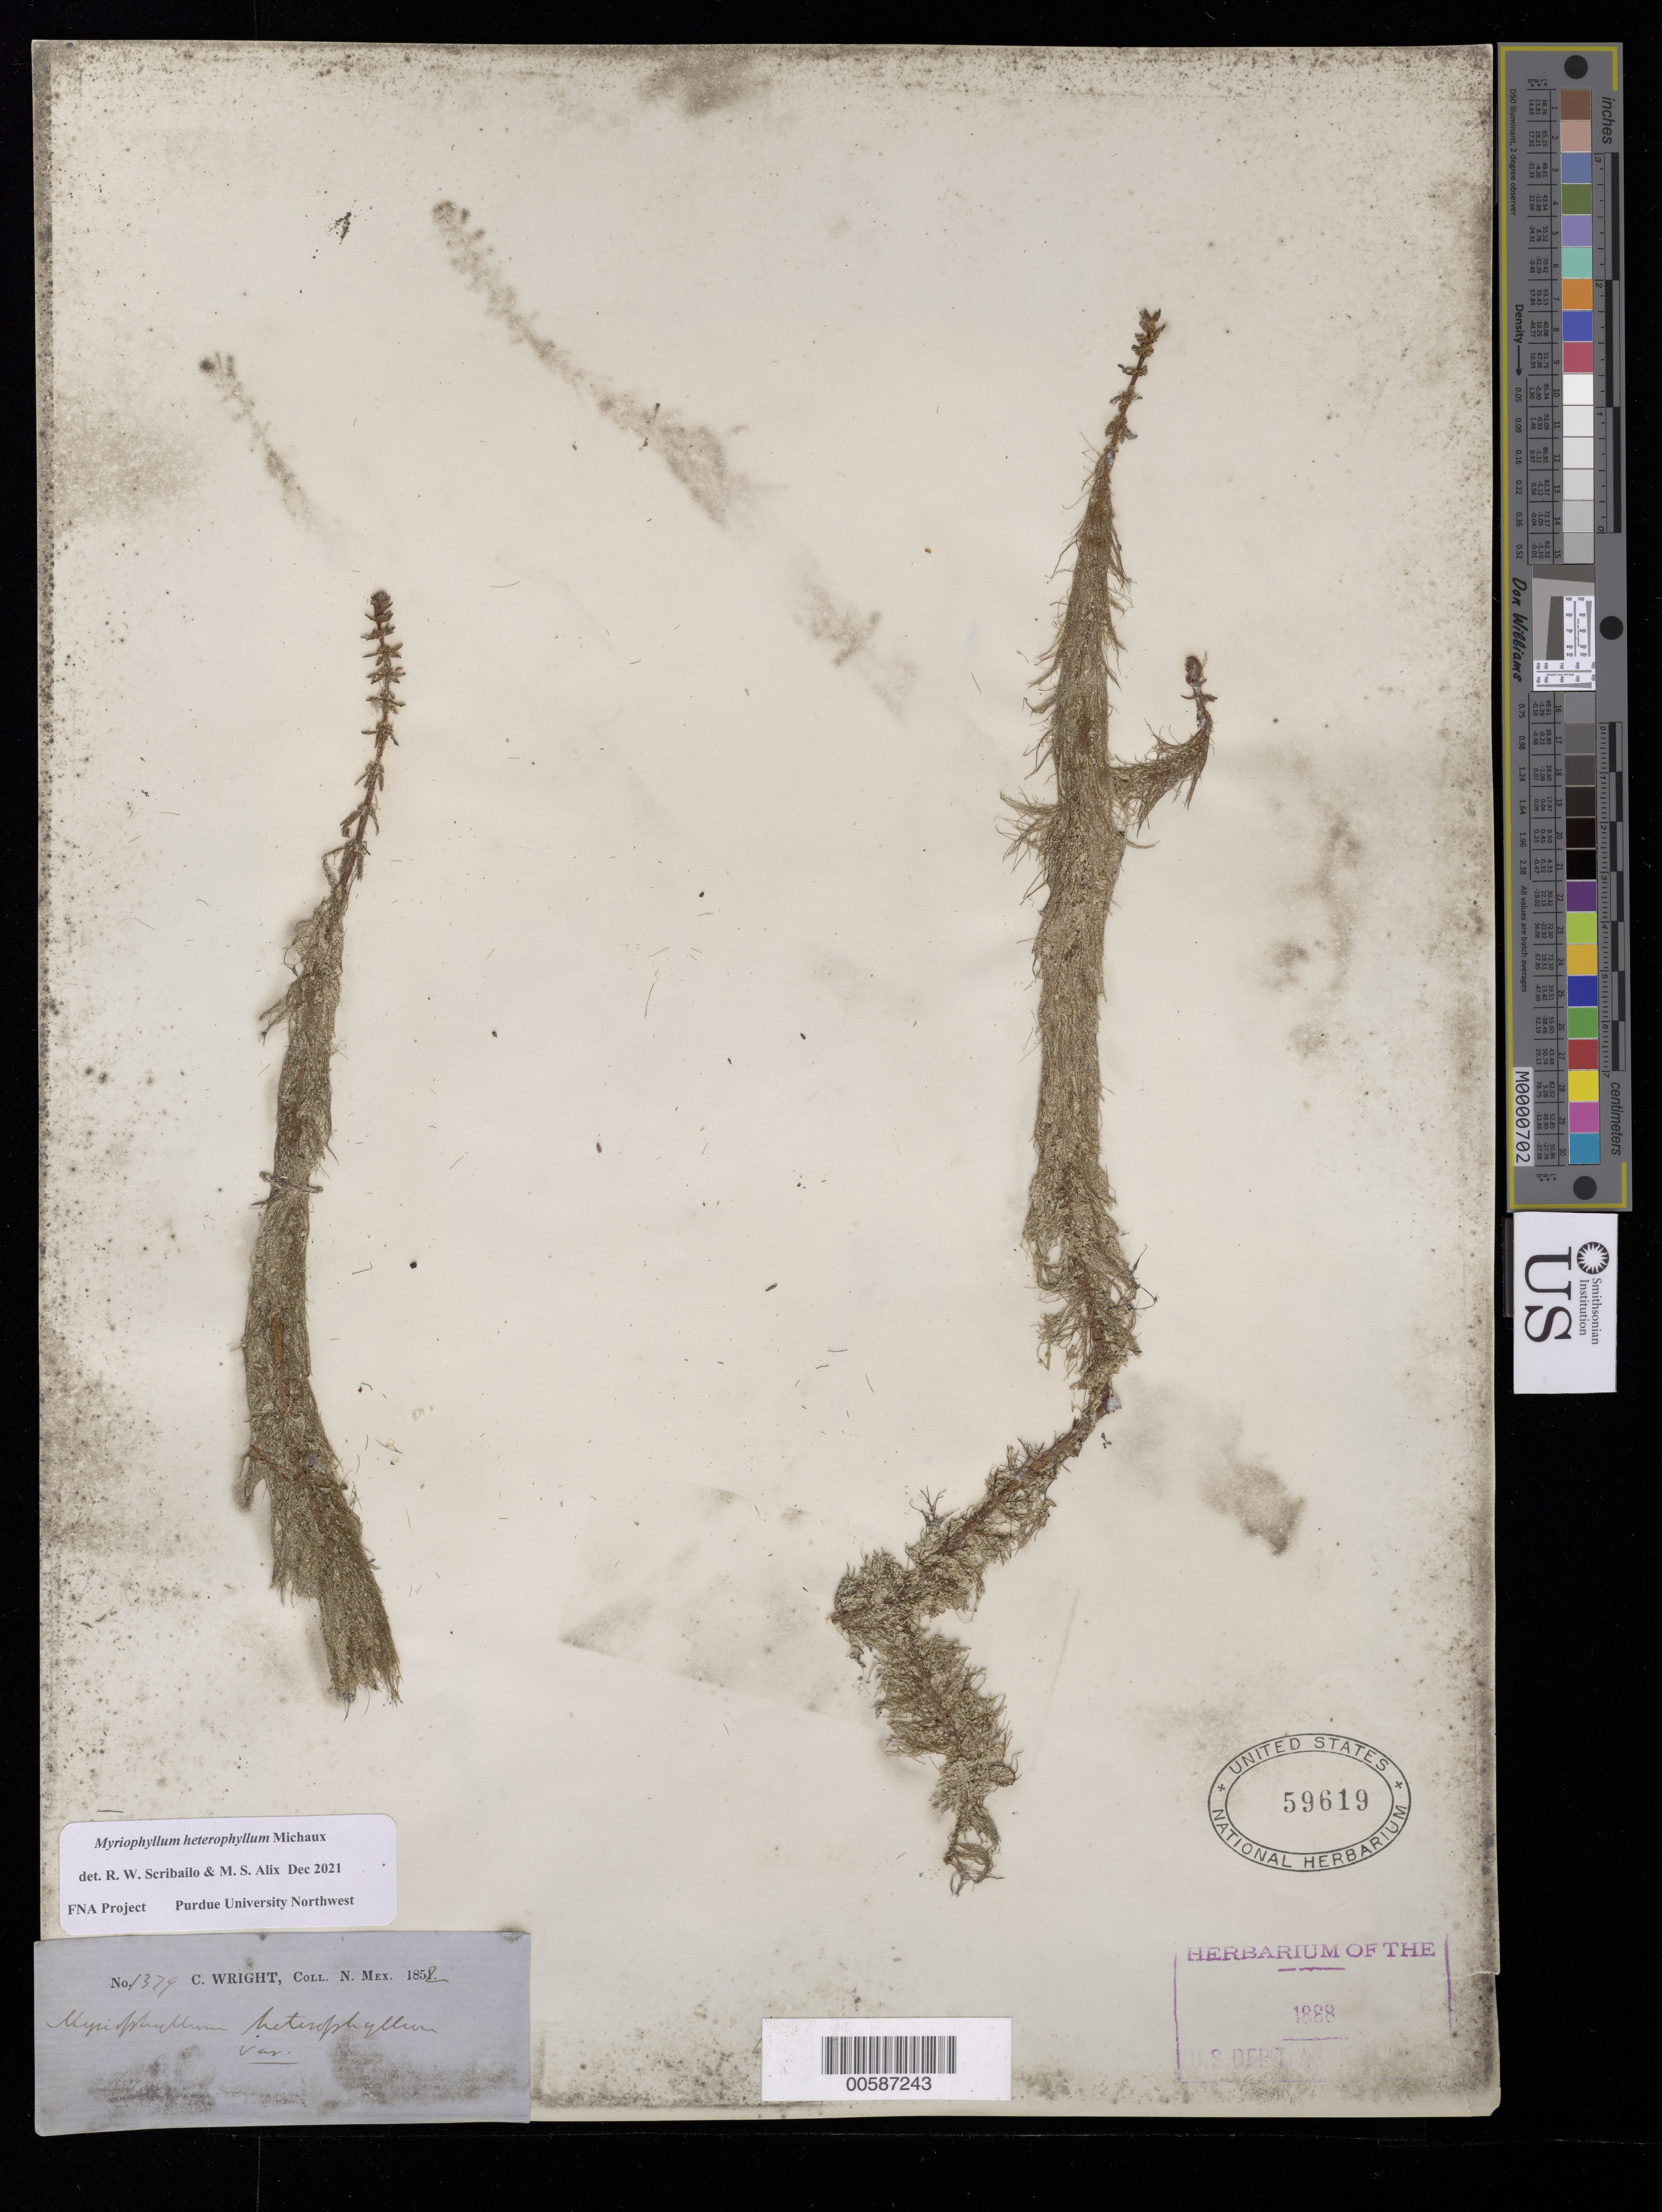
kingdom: Plantae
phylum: Tracheophyta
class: Magnoliopsida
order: Saxifragales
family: Haloragaceae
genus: Myriophyllum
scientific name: Myriophyllum heterophyllum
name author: Michx.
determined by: Scribailo, R. W.; Alix, M. S.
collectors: C. Wright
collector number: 1379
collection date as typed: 1852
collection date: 1852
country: United States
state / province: New Mexico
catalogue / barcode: US 59619